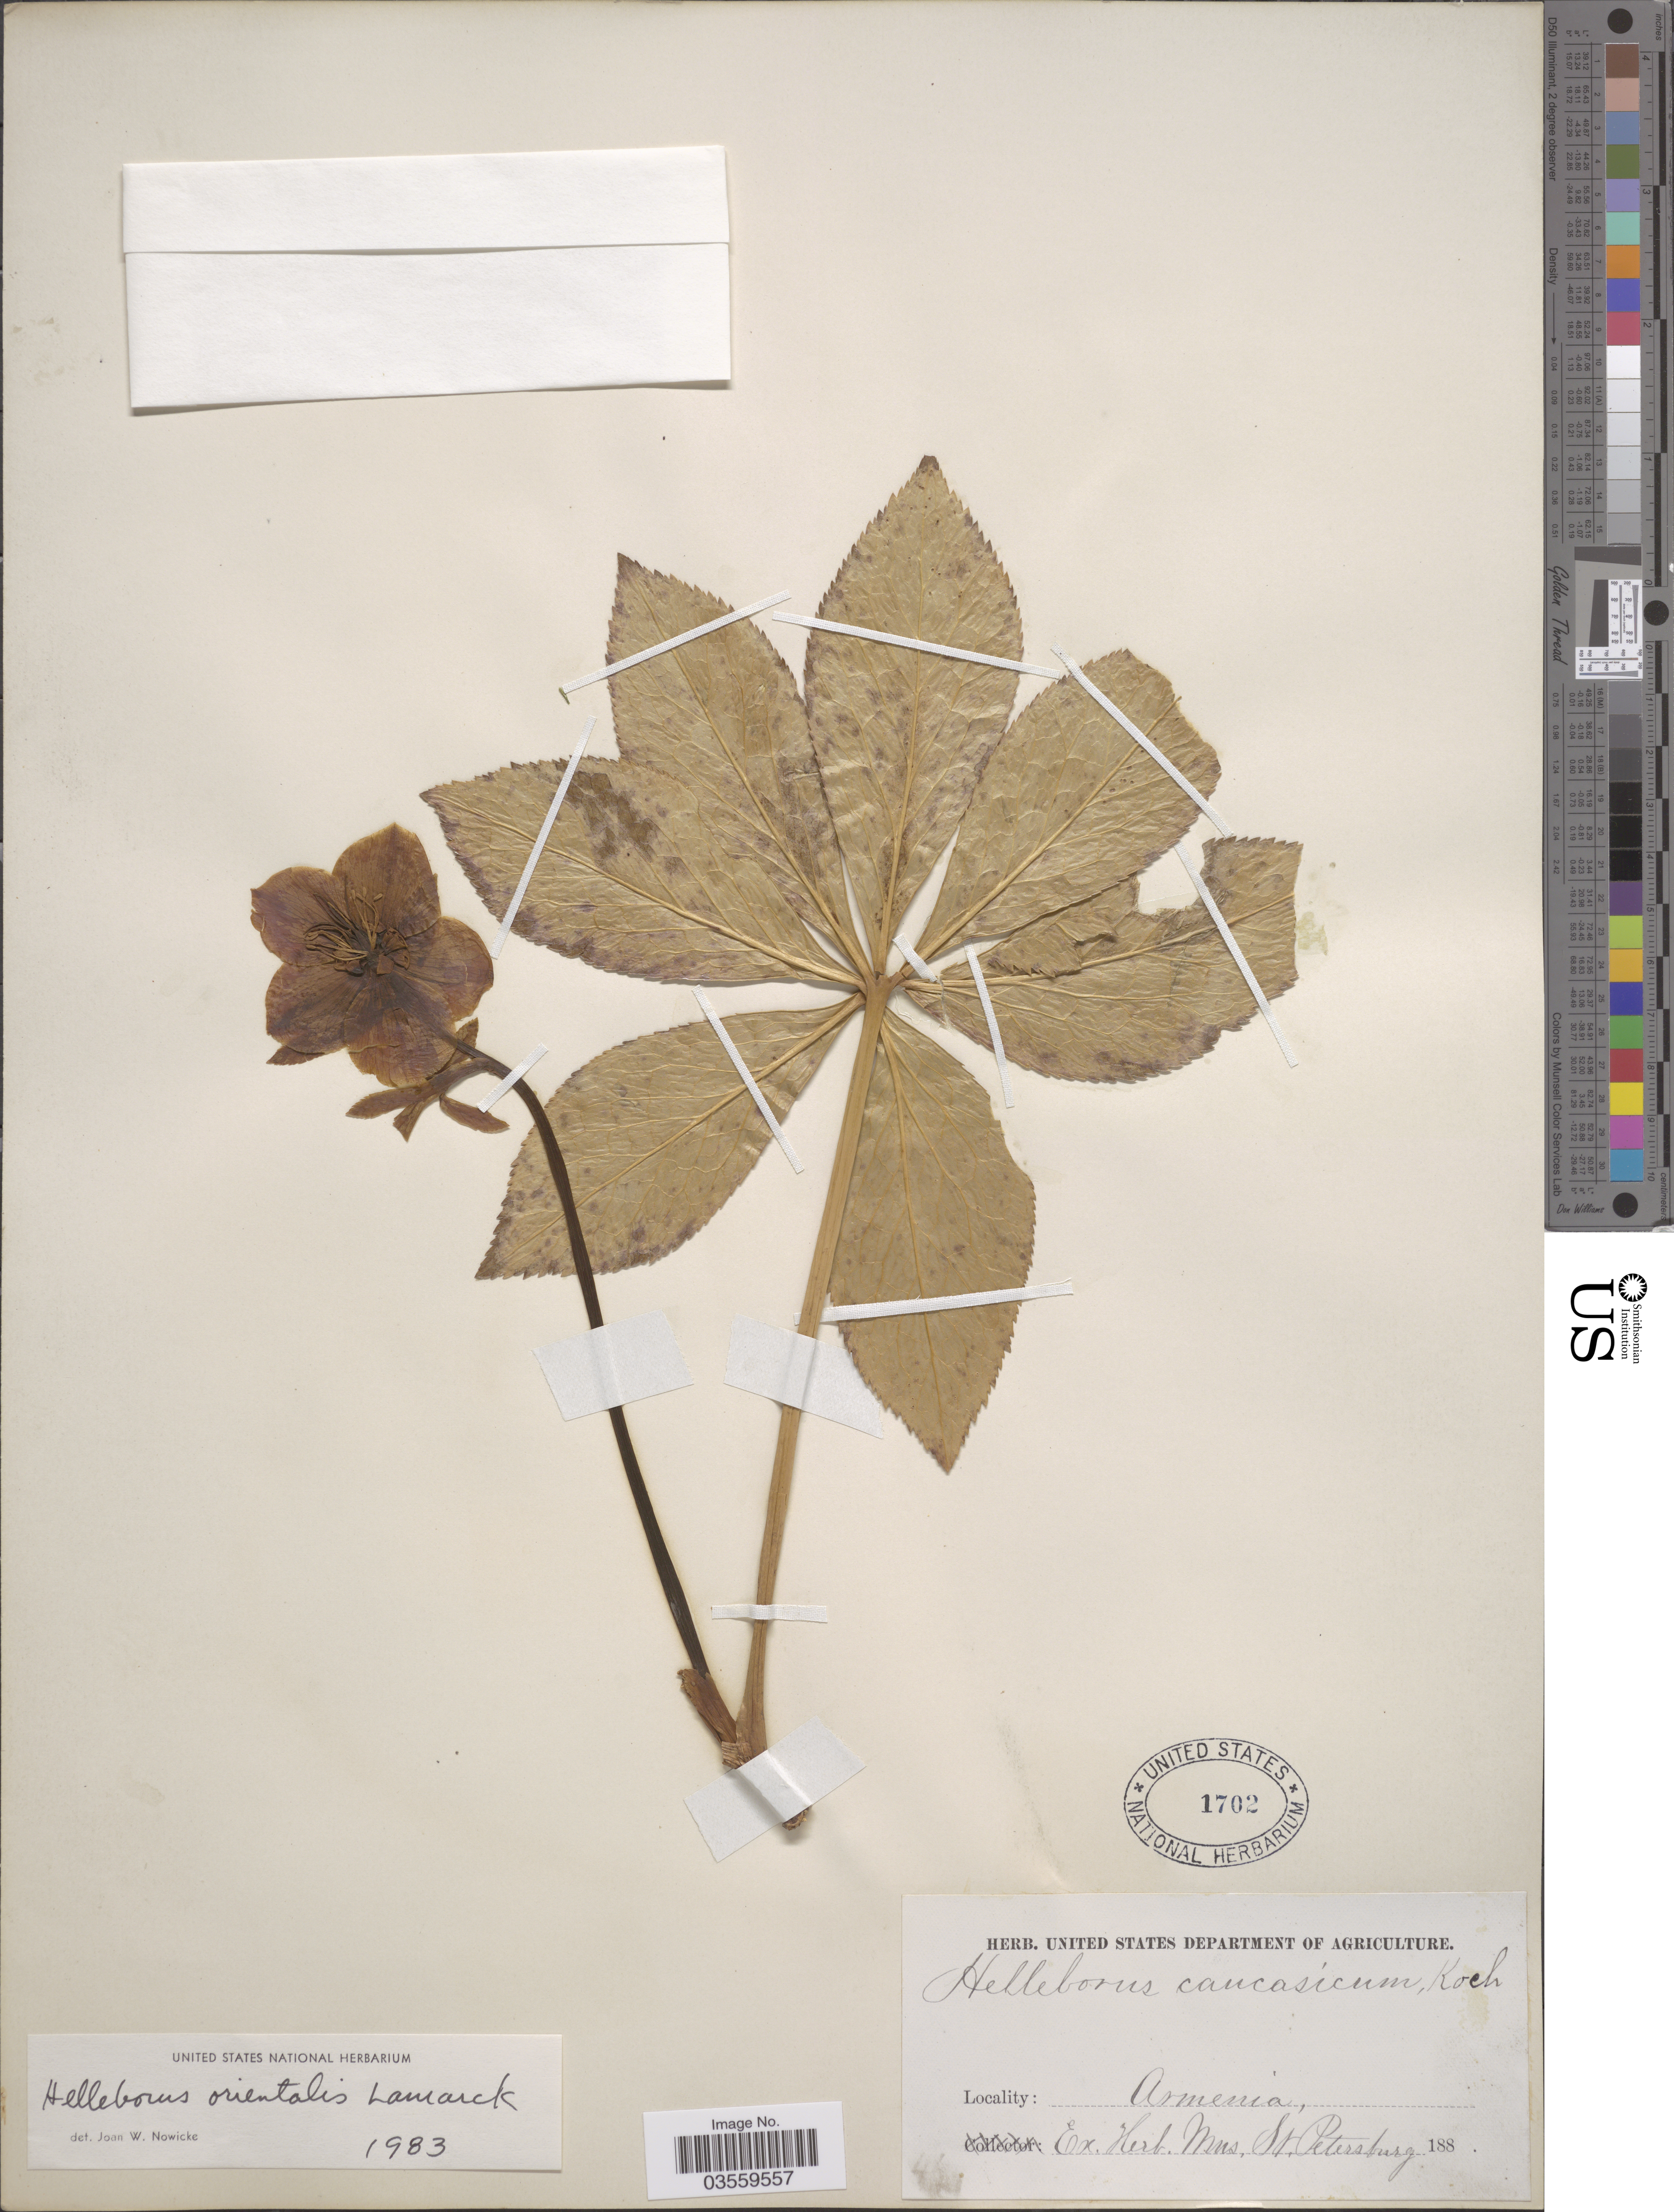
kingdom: Plantae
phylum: Tracheophyta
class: Magnoliopsida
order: Ranunculales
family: Ranunculaceae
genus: Helleborus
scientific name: Helleborus caucasicus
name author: A. Braun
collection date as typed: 188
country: Armenia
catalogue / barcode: US 1702